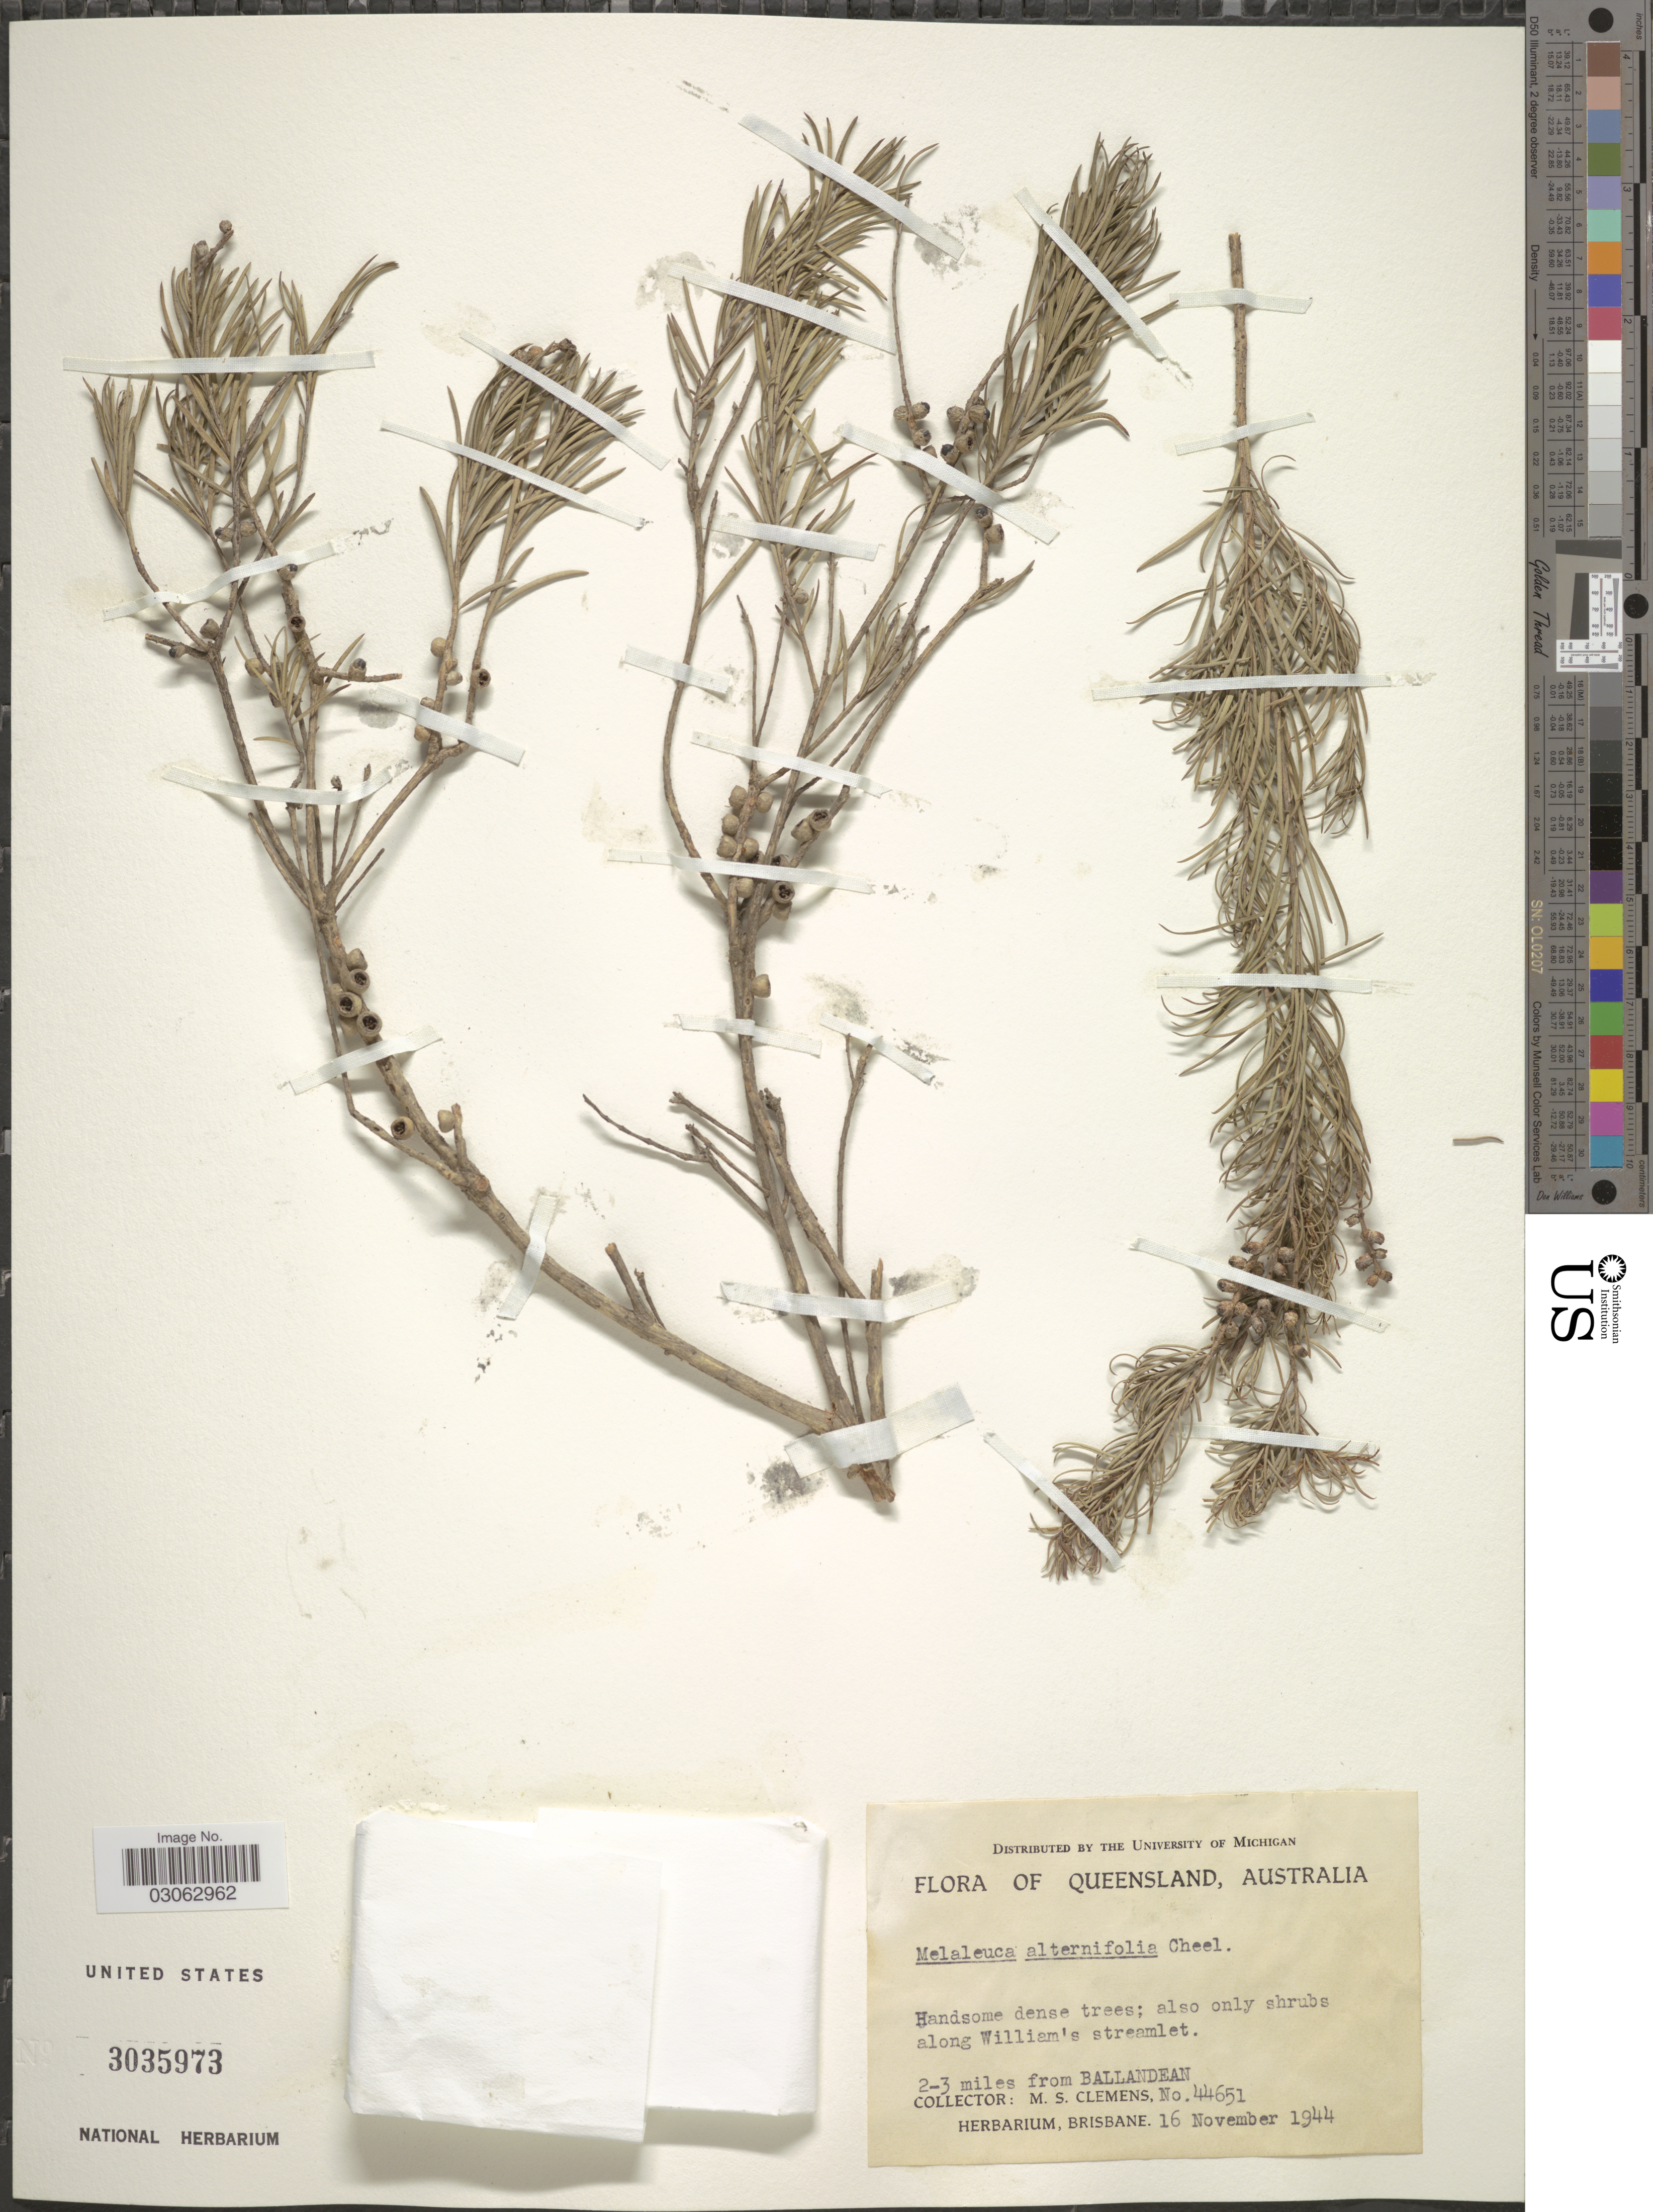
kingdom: Plantae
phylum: Tracheophyta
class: Magnoliopsida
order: Myrtales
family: Myrtaceae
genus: Melaleuca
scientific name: Melaleuca alternifolia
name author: (Maiden & Betche.) Cheel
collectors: M. S. Clemens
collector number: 44651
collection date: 1944-11-16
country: Australia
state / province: Queensland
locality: Along William's streamlet. 2-3 miles from Ballandean.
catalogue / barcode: US 3035973